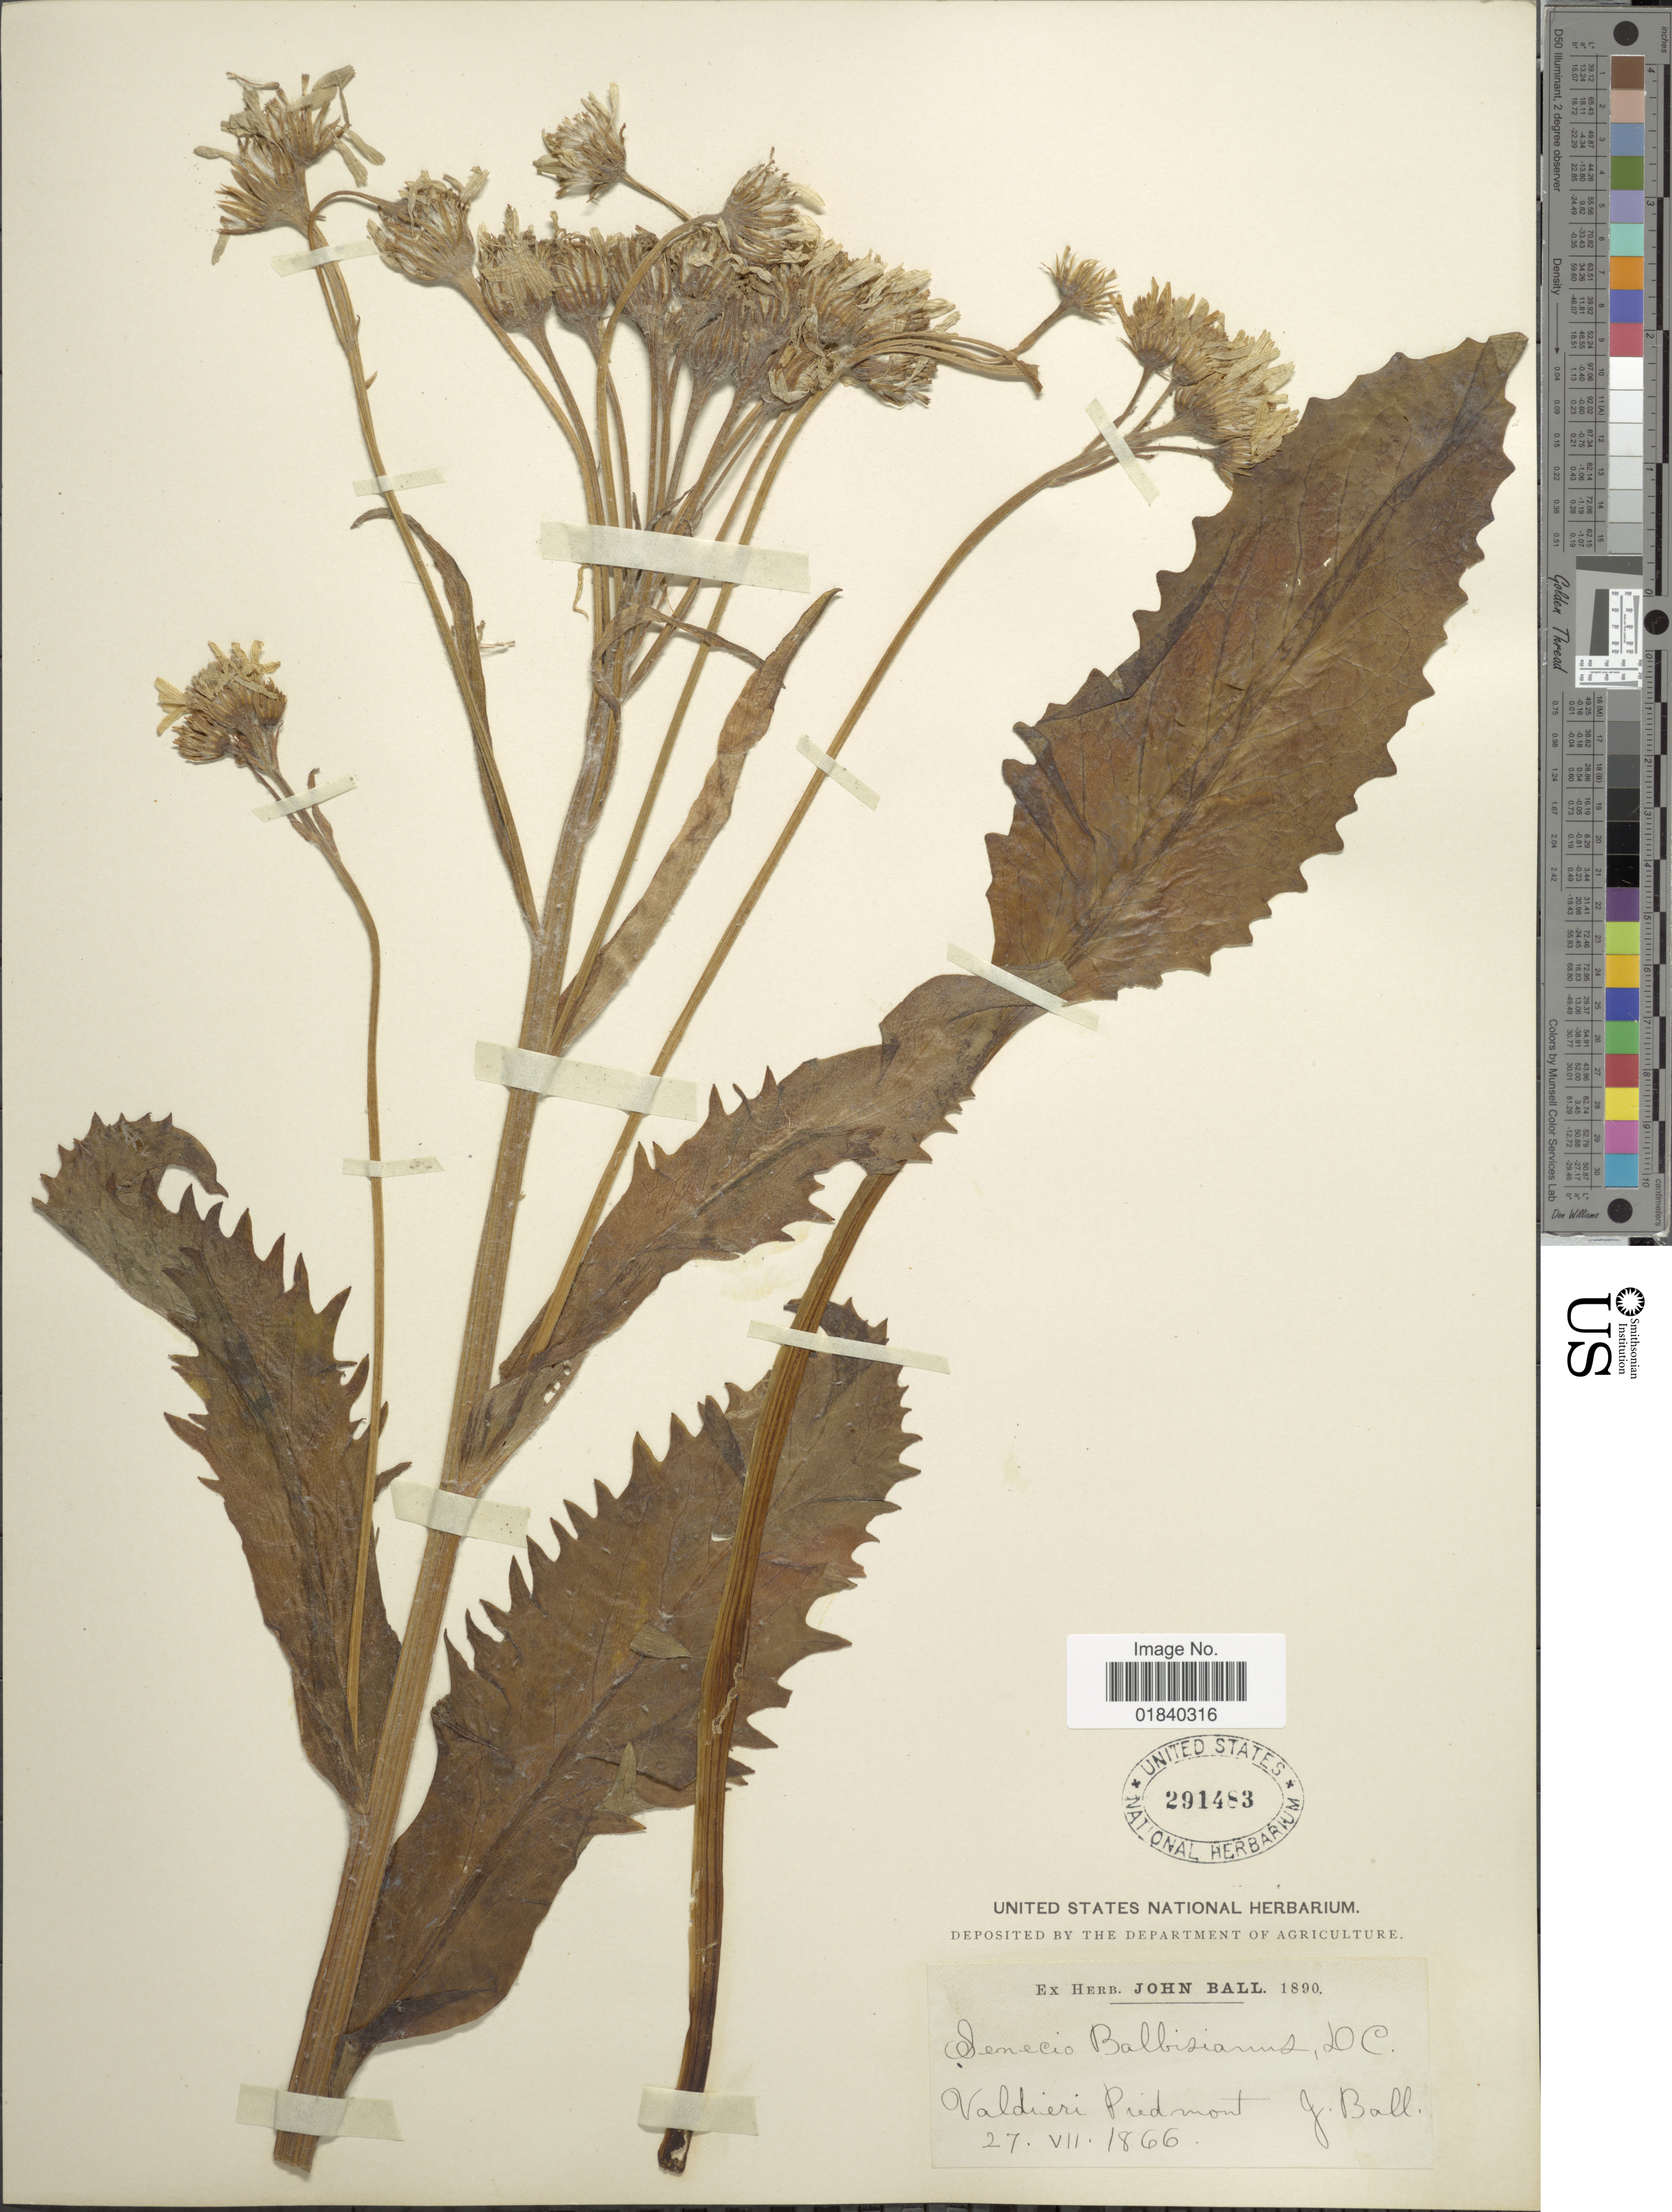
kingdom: Plantae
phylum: Tracheophyta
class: Magnoliopsida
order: Asterales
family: Asteraceae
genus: Tephroseris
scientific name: Tephroseris balbisiana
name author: (DC.) Holub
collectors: J. Ball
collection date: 1866-07-27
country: Italy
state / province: Piedmont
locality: Valdieri Piedmont.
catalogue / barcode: US 291483